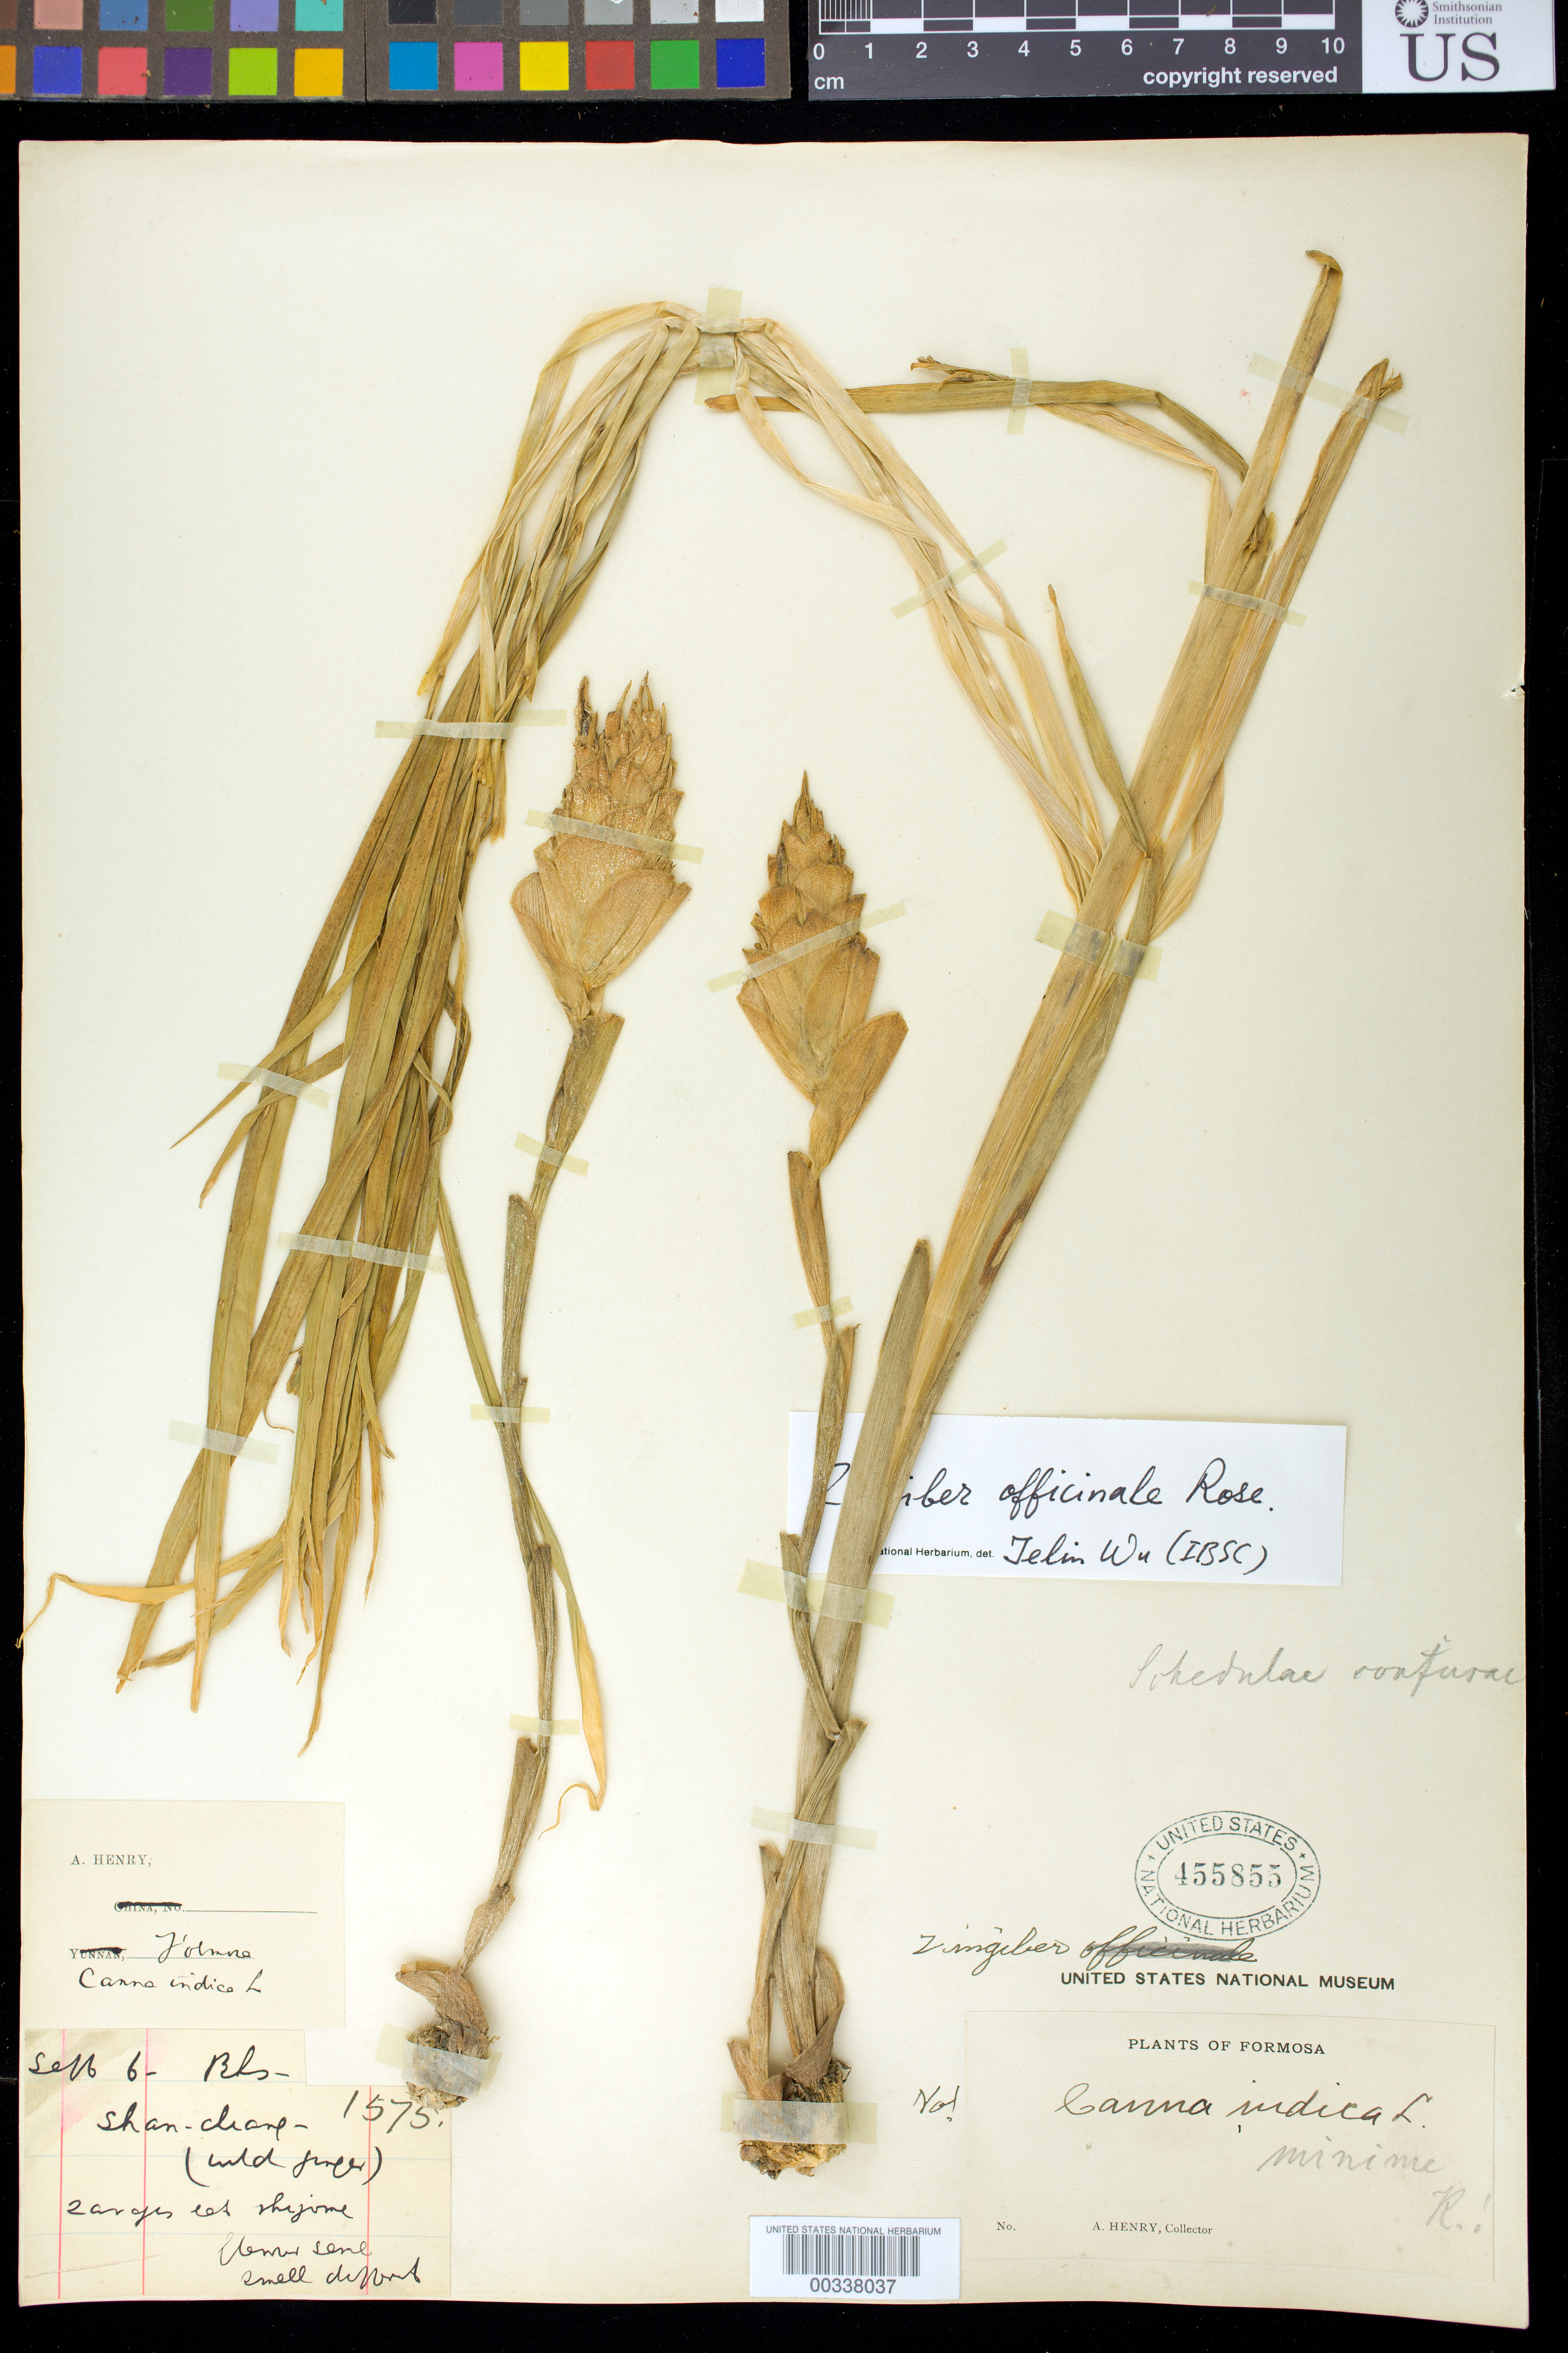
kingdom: Plantae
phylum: Tracheophyta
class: Liliopsida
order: Zingiberales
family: Zingiberaceae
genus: Zingiber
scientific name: Zingiber officinale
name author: Roscoe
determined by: Wu, Te-Ling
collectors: A. Henry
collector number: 1575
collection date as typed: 06 Sep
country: Taiwan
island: Taiwan [Formosa]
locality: Plants of formosa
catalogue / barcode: US 455955